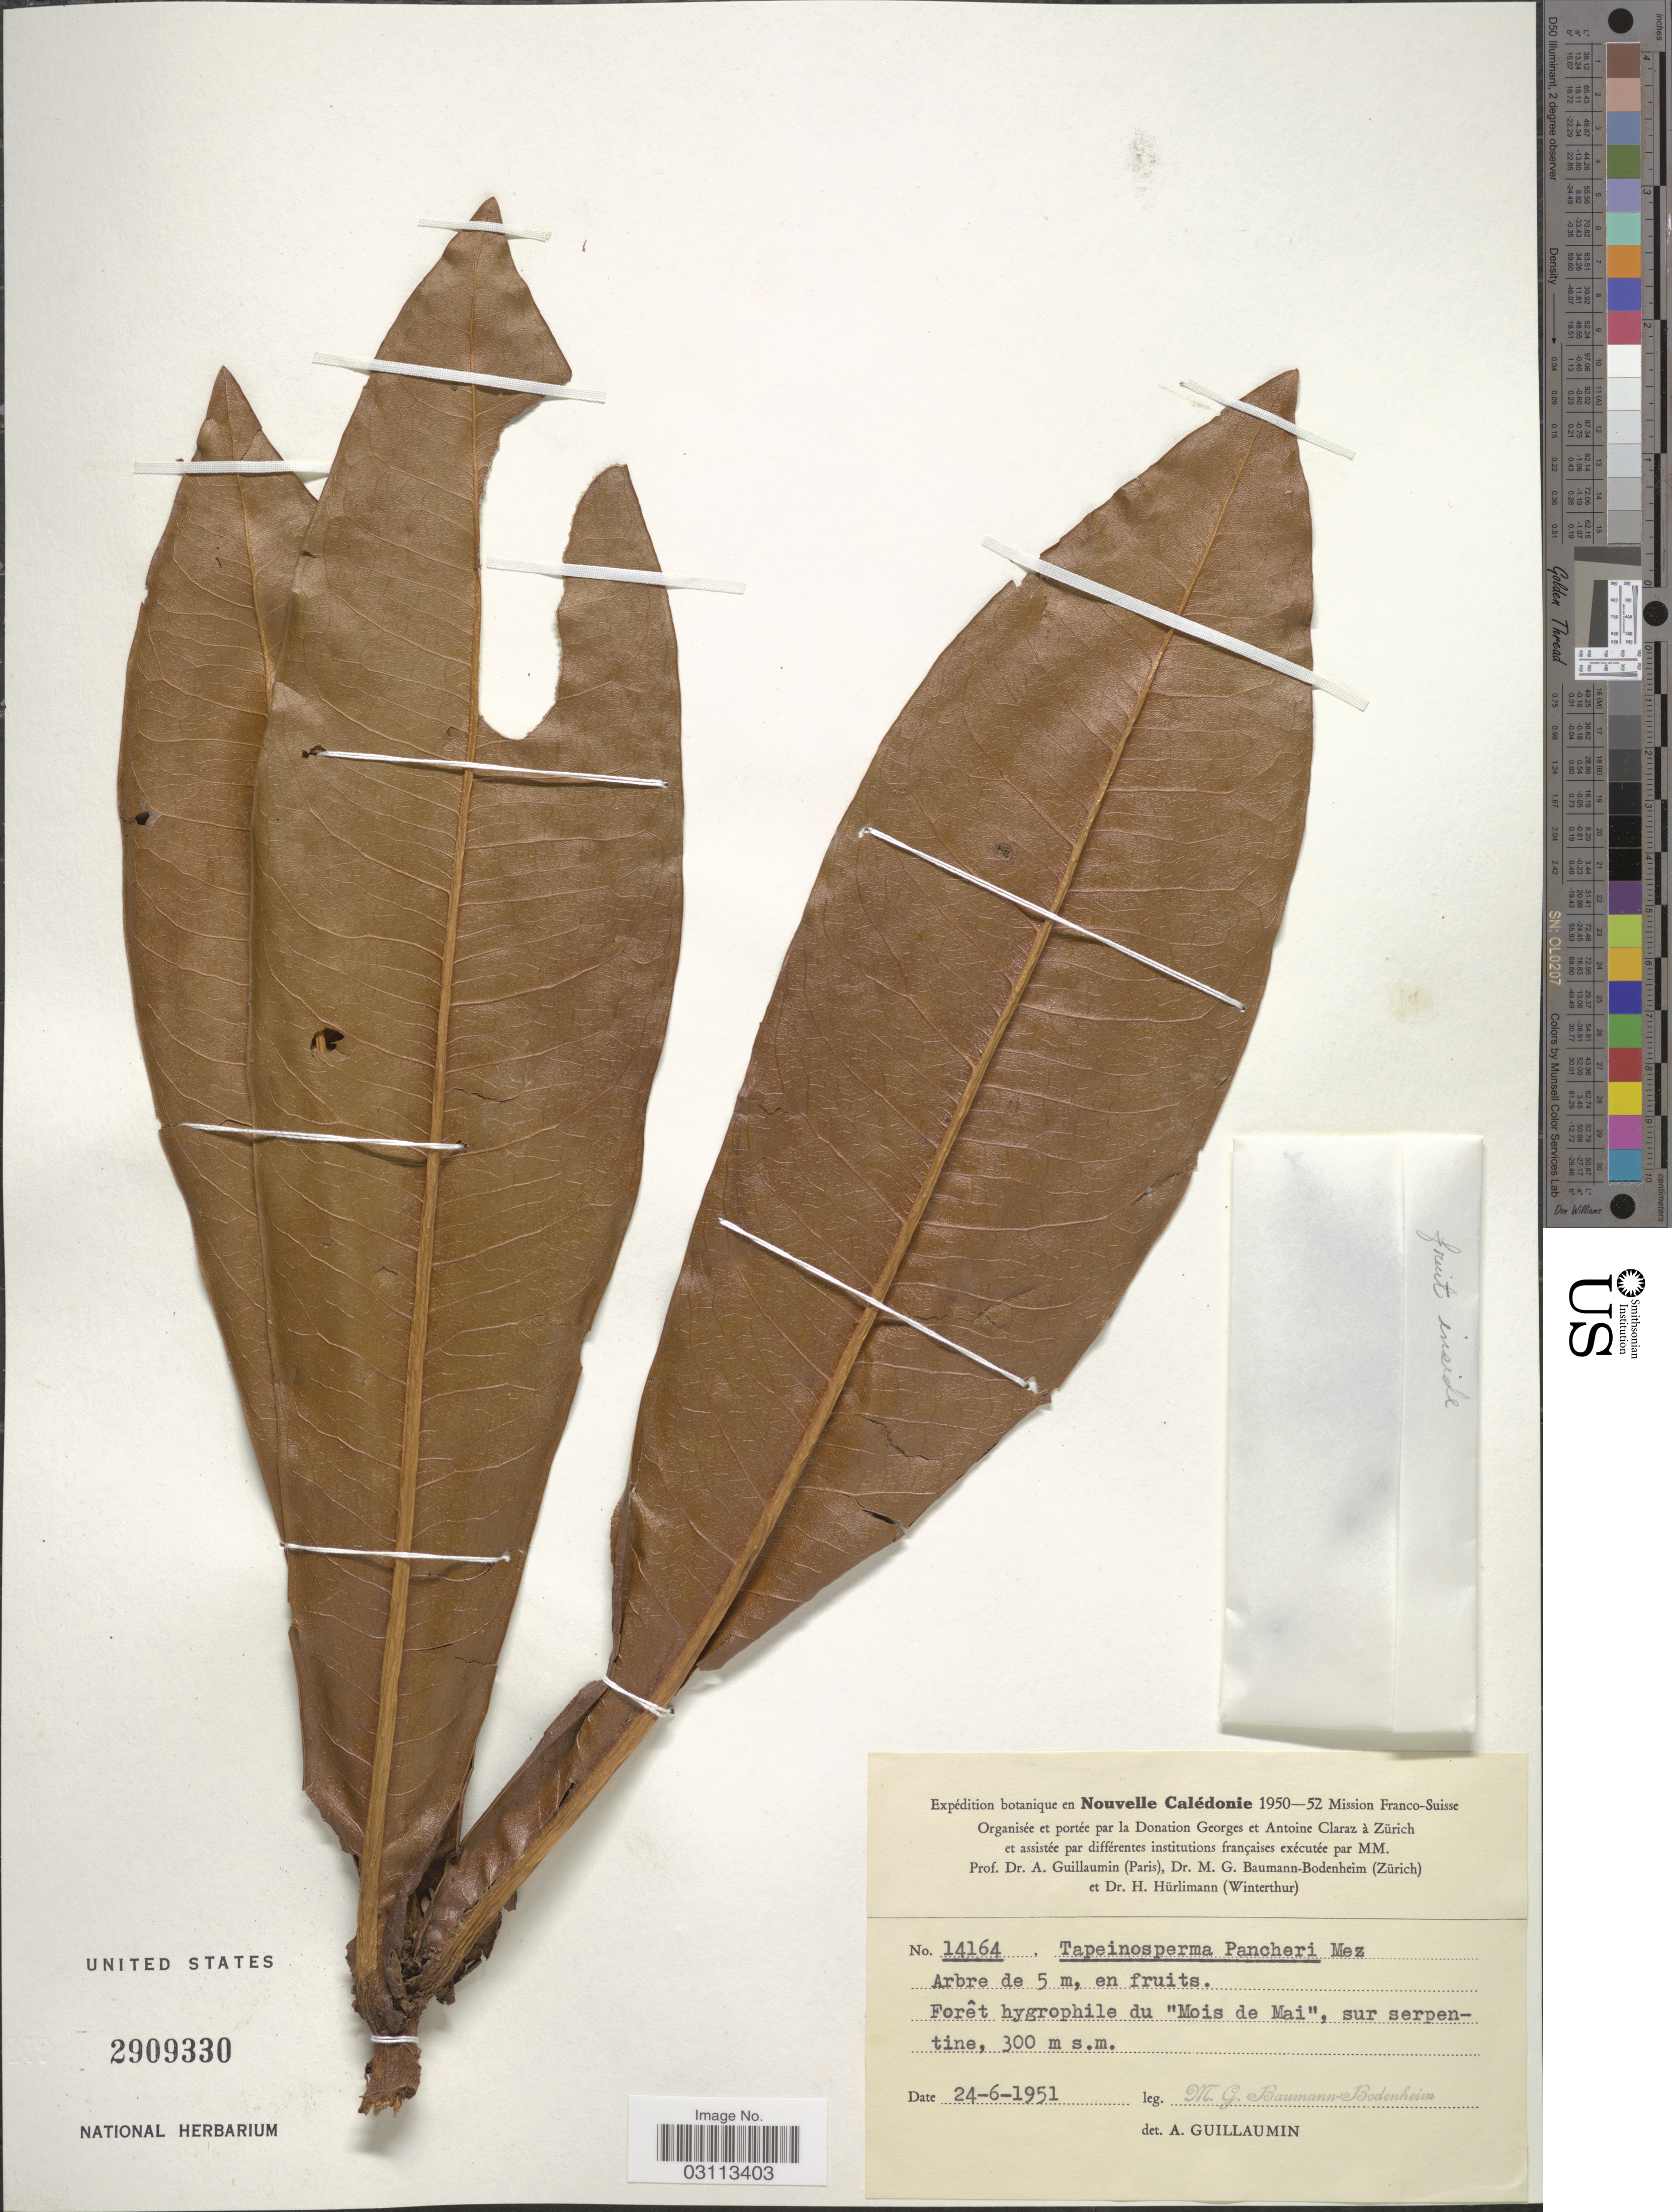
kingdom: Plantae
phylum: Tracheophyta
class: Magnoliopsida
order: Ericales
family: Primulaceae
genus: Tapeinosperma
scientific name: Tapeinosperma pancheri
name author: Mez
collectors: M. G. Baumann-Bodenheim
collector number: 14164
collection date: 1951-06-24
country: New Caledonia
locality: Forêt hygrophile du "Mois de Mai", sur serpentine.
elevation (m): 300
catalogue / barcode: US 2909330